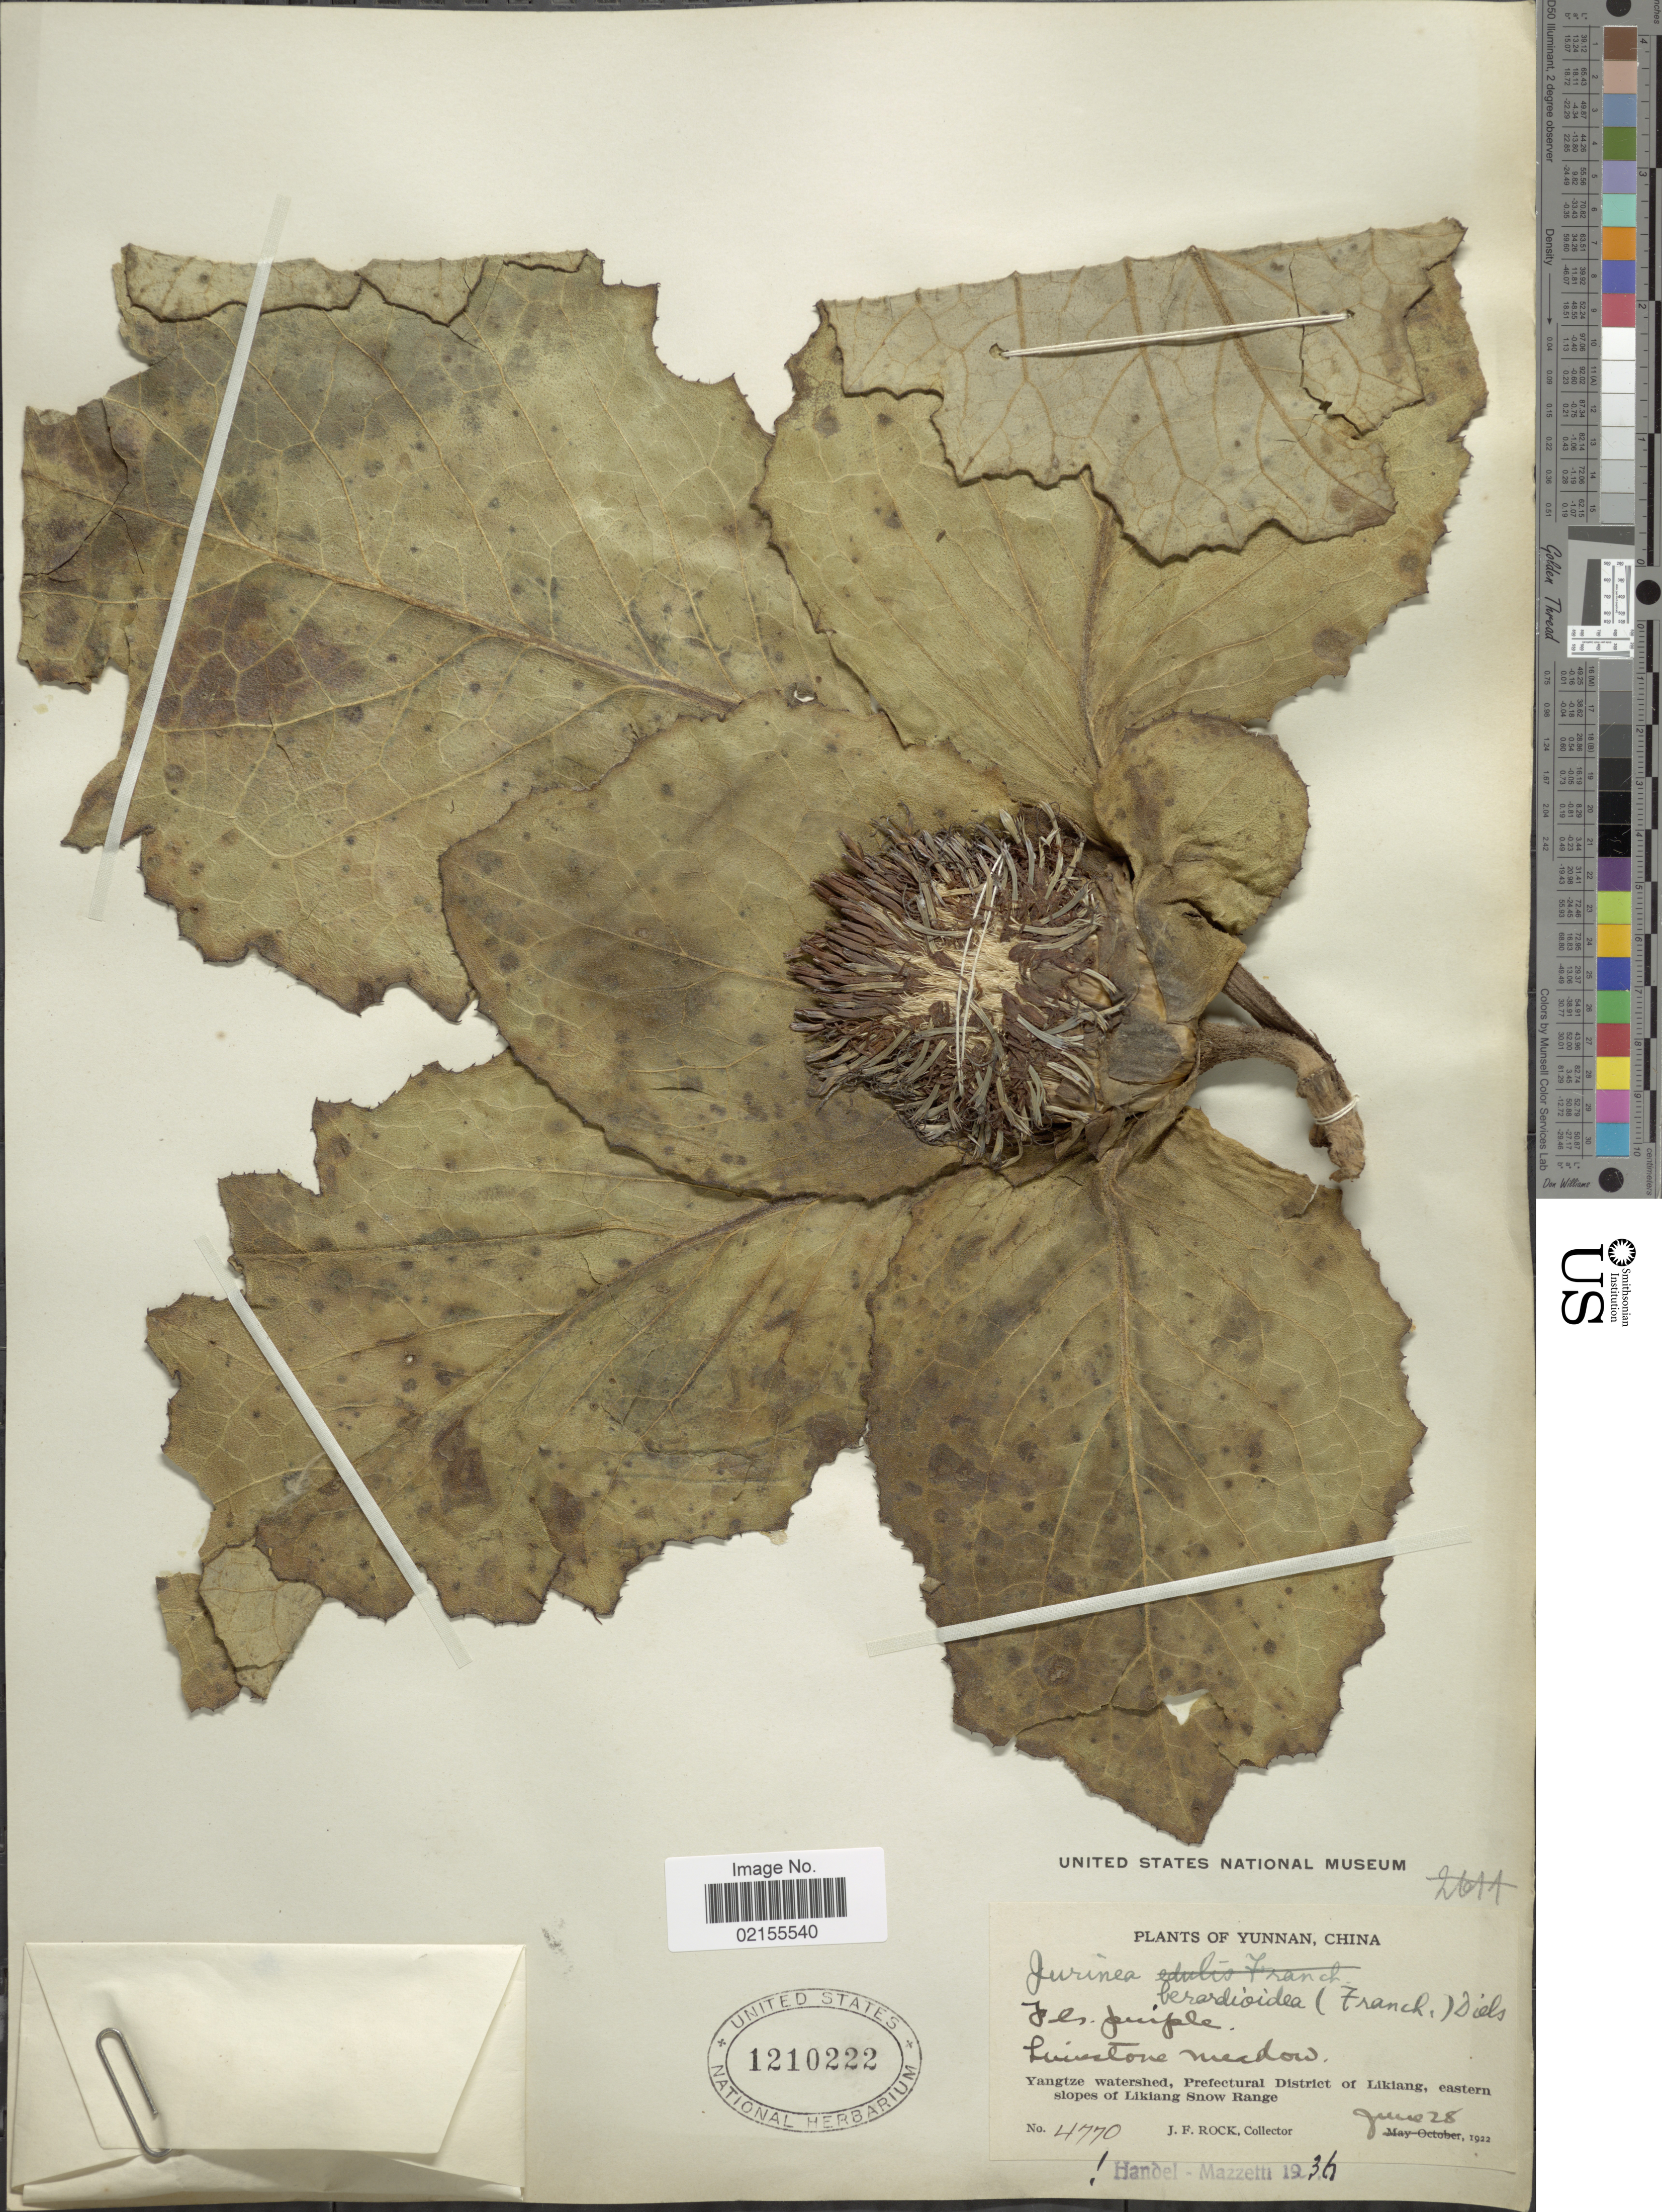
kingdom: Plantae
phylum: Tracheophyta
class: Magnoliopsida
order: Asterales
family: Asteraceae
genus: Dolomiaea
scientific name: Dolomiaea berardioidea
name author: (Franch.) C. Shih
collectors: J. Rock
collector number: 4770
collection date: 1922-06-28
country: China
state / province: Yunnan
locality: Yangtze watershed, Prefectural District of Likiang, eastern slopes of Likiang Snow Range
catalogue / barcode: US 1210222